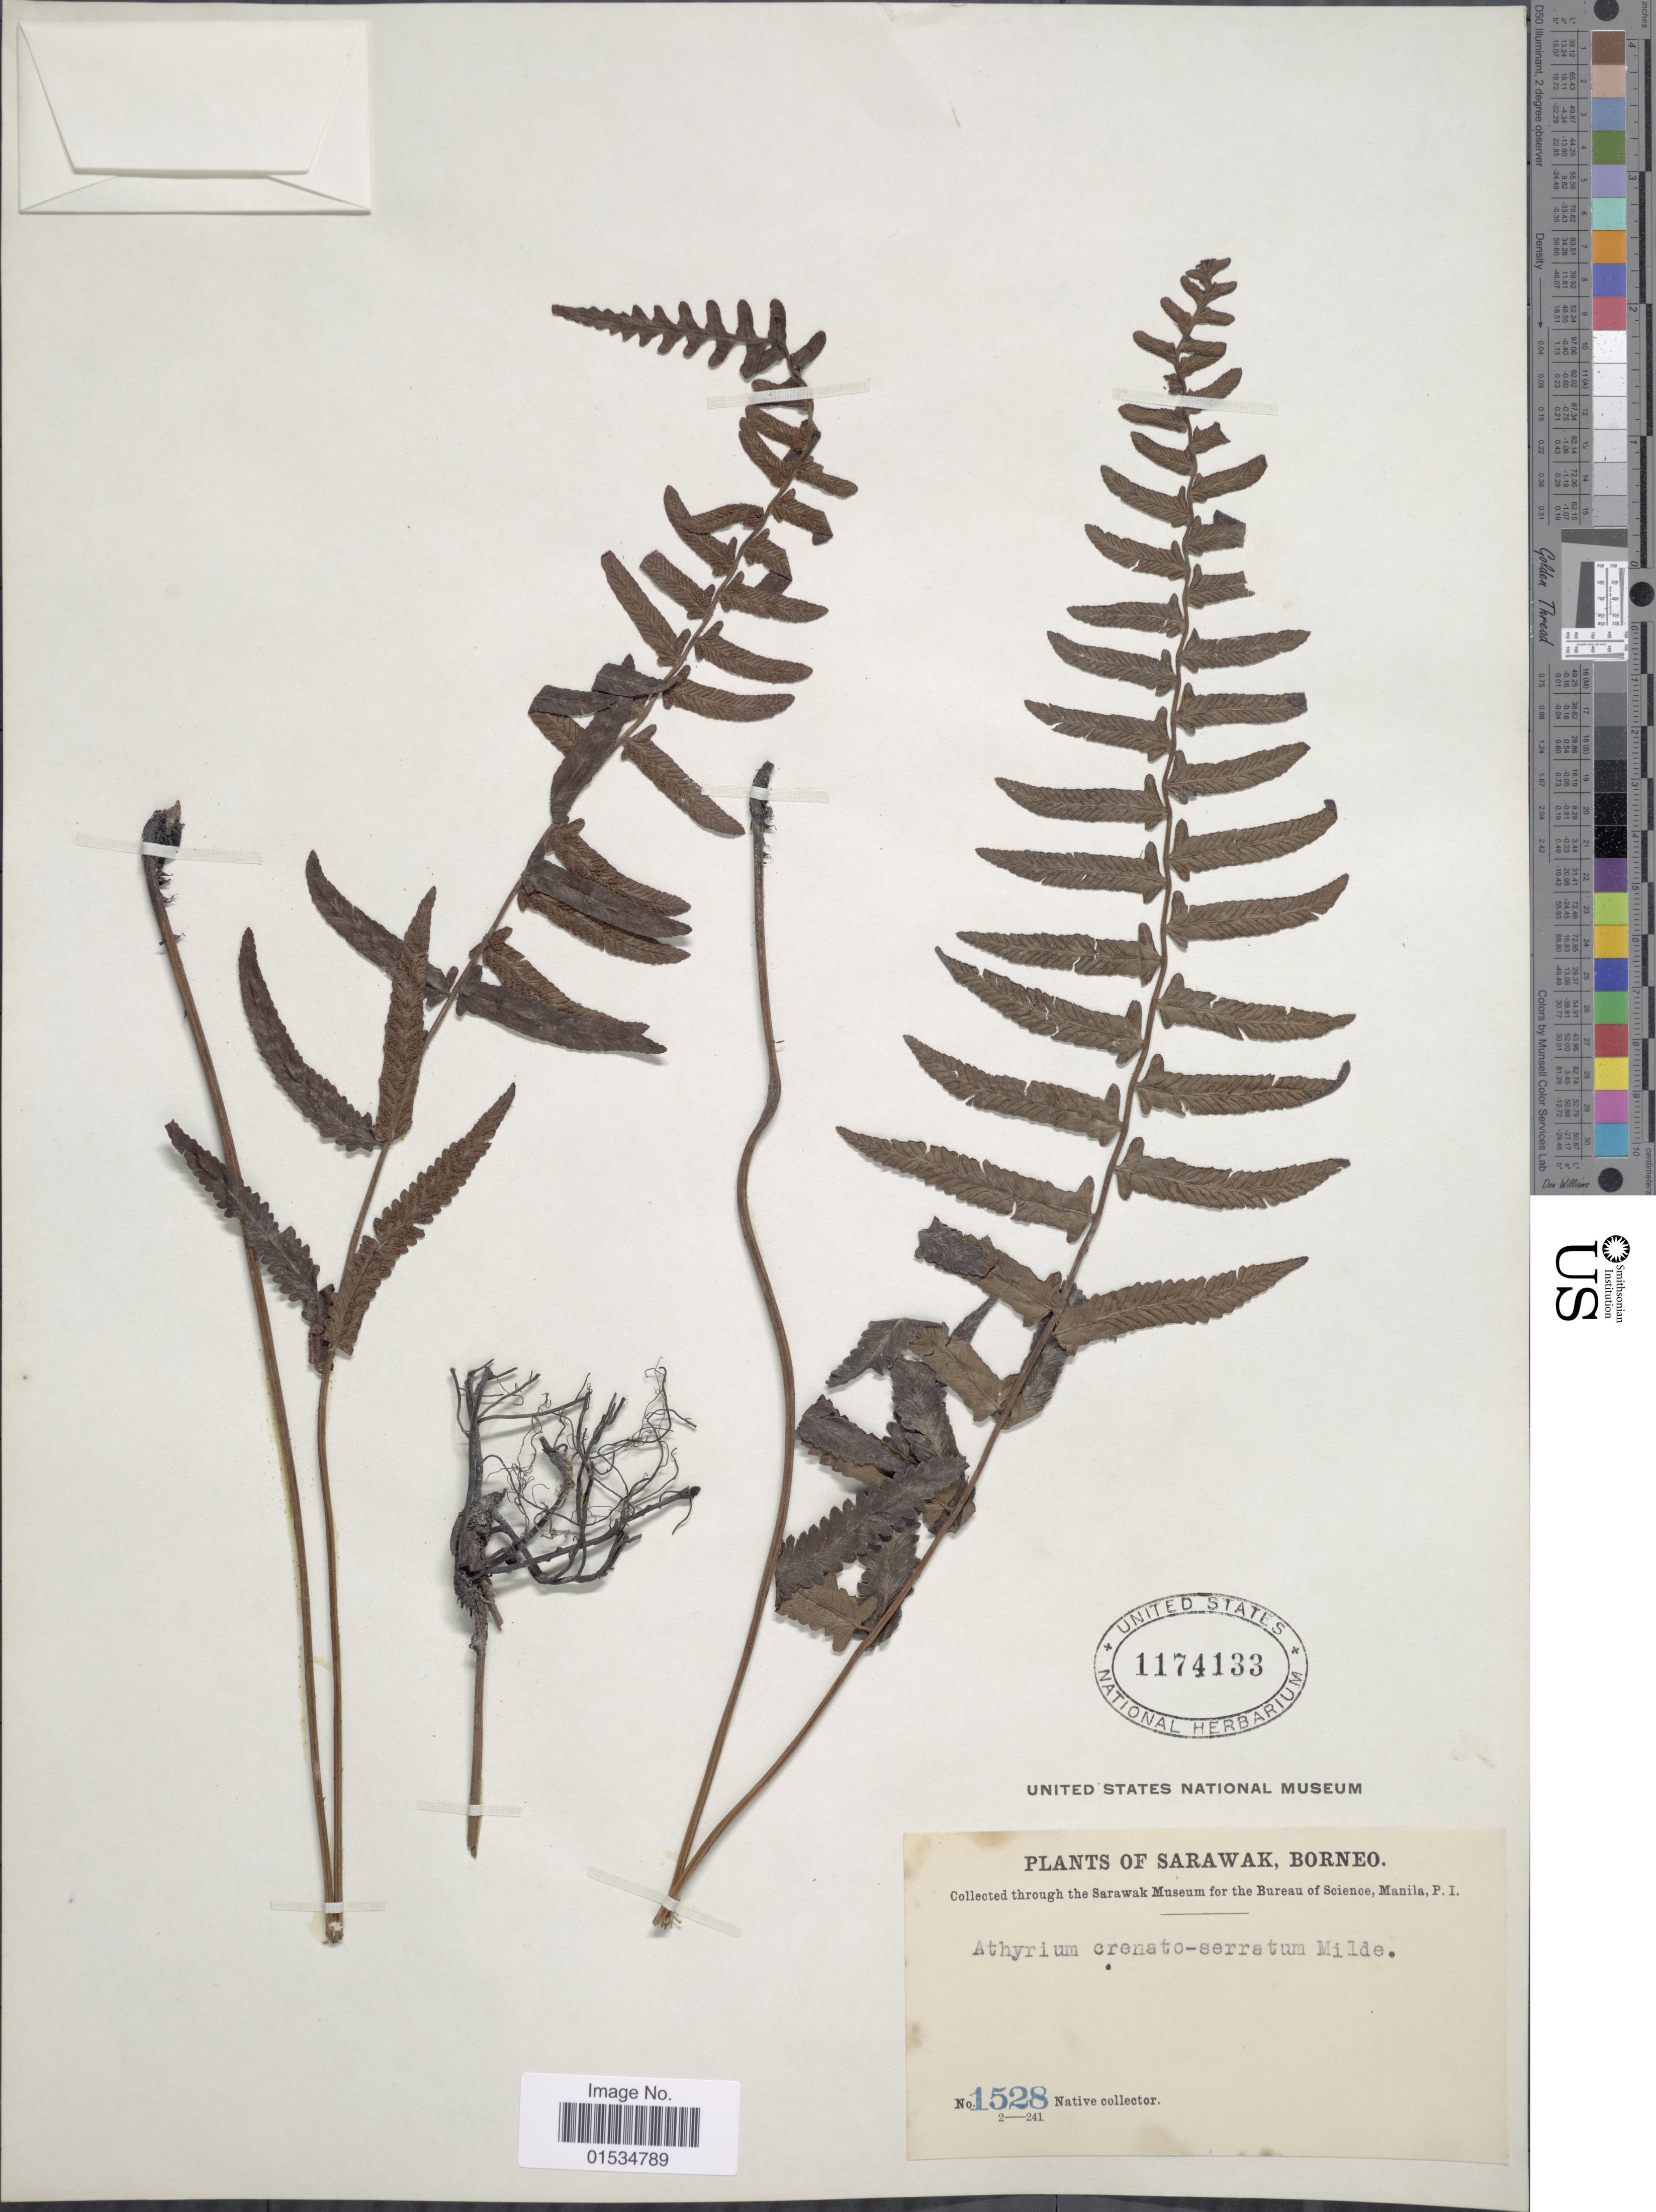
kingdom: Plantae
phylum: Tracheophyta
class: Polypodiopsida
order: Polypodiales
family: Athyriaceae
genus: Diplazium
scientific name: Diplazium crenatoserratum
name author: (Blume) T. Moore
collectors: Native collector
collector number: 1528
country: Malaysia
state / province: Sarawak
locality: Borneo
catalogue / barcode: US 1174133